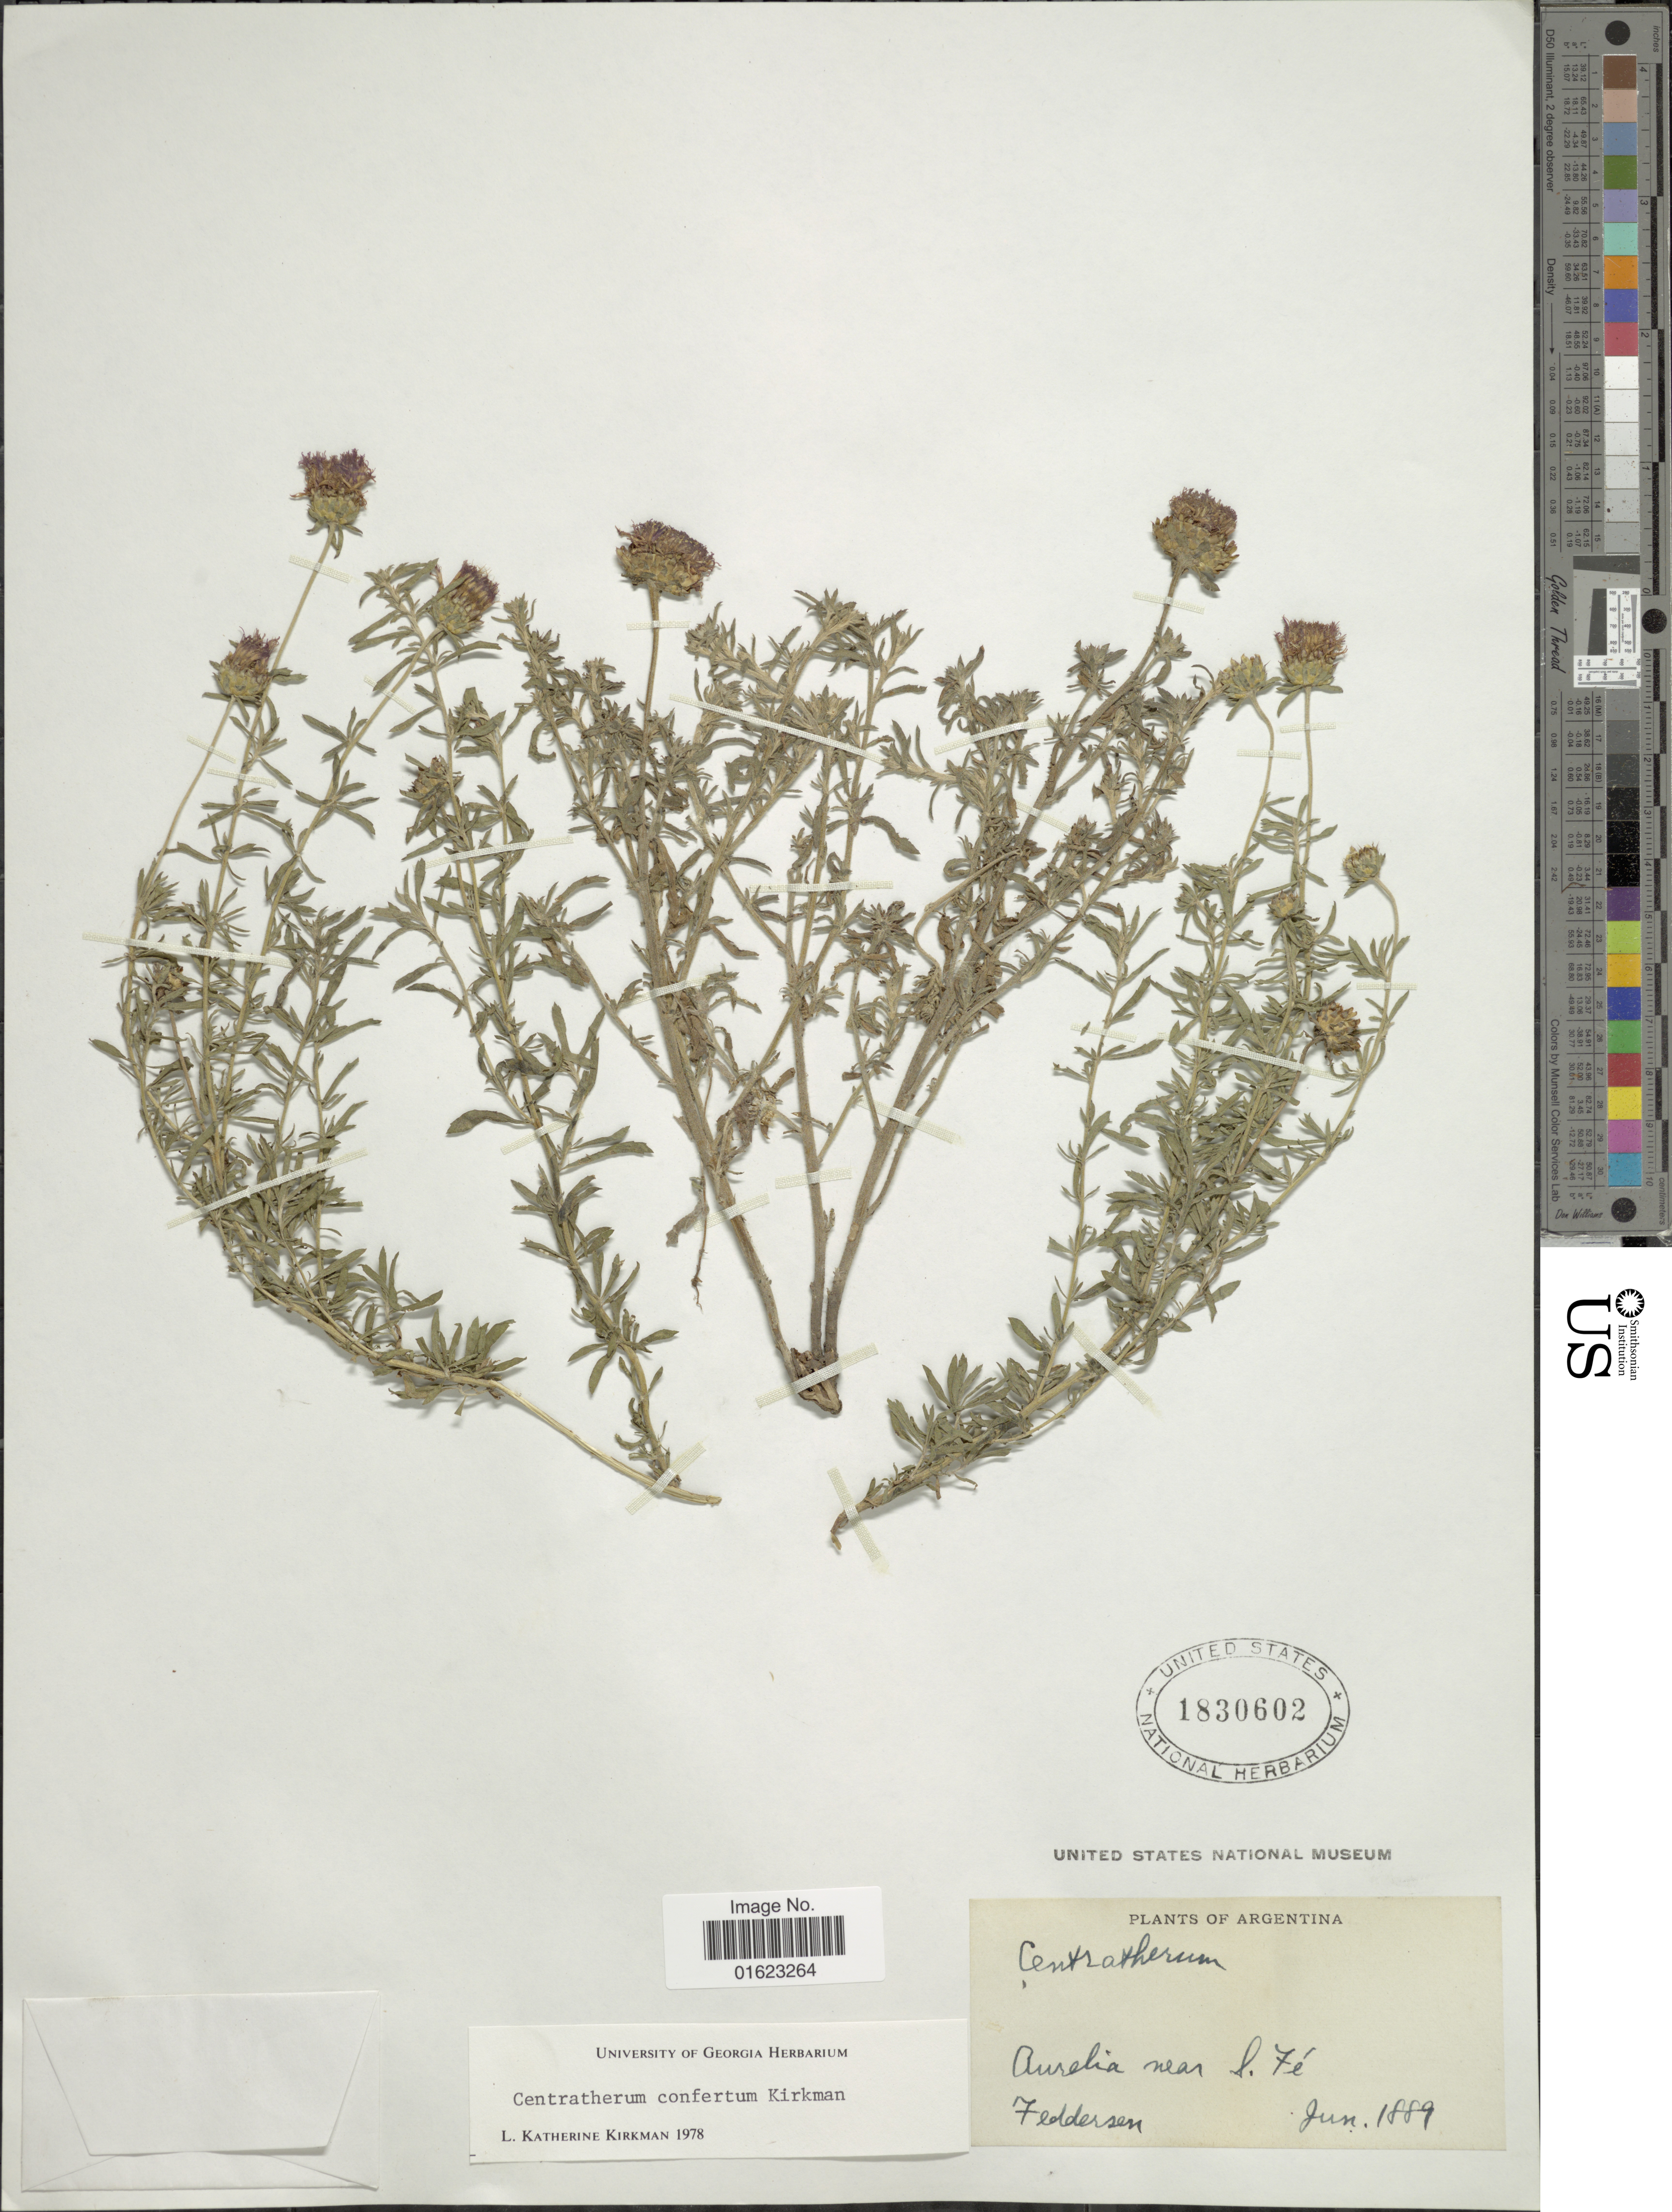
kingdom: Plantae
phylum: Tracheophyta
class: Magnoliopsida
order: Asterales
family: Asteraceae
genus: Centratherum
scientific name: Centratherum confertum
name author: Kirkman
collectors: Feddersen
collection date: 1889-06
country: Argentina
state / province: Santa Fe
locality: Aurelia near S. Fe.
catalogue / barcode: US 1830602